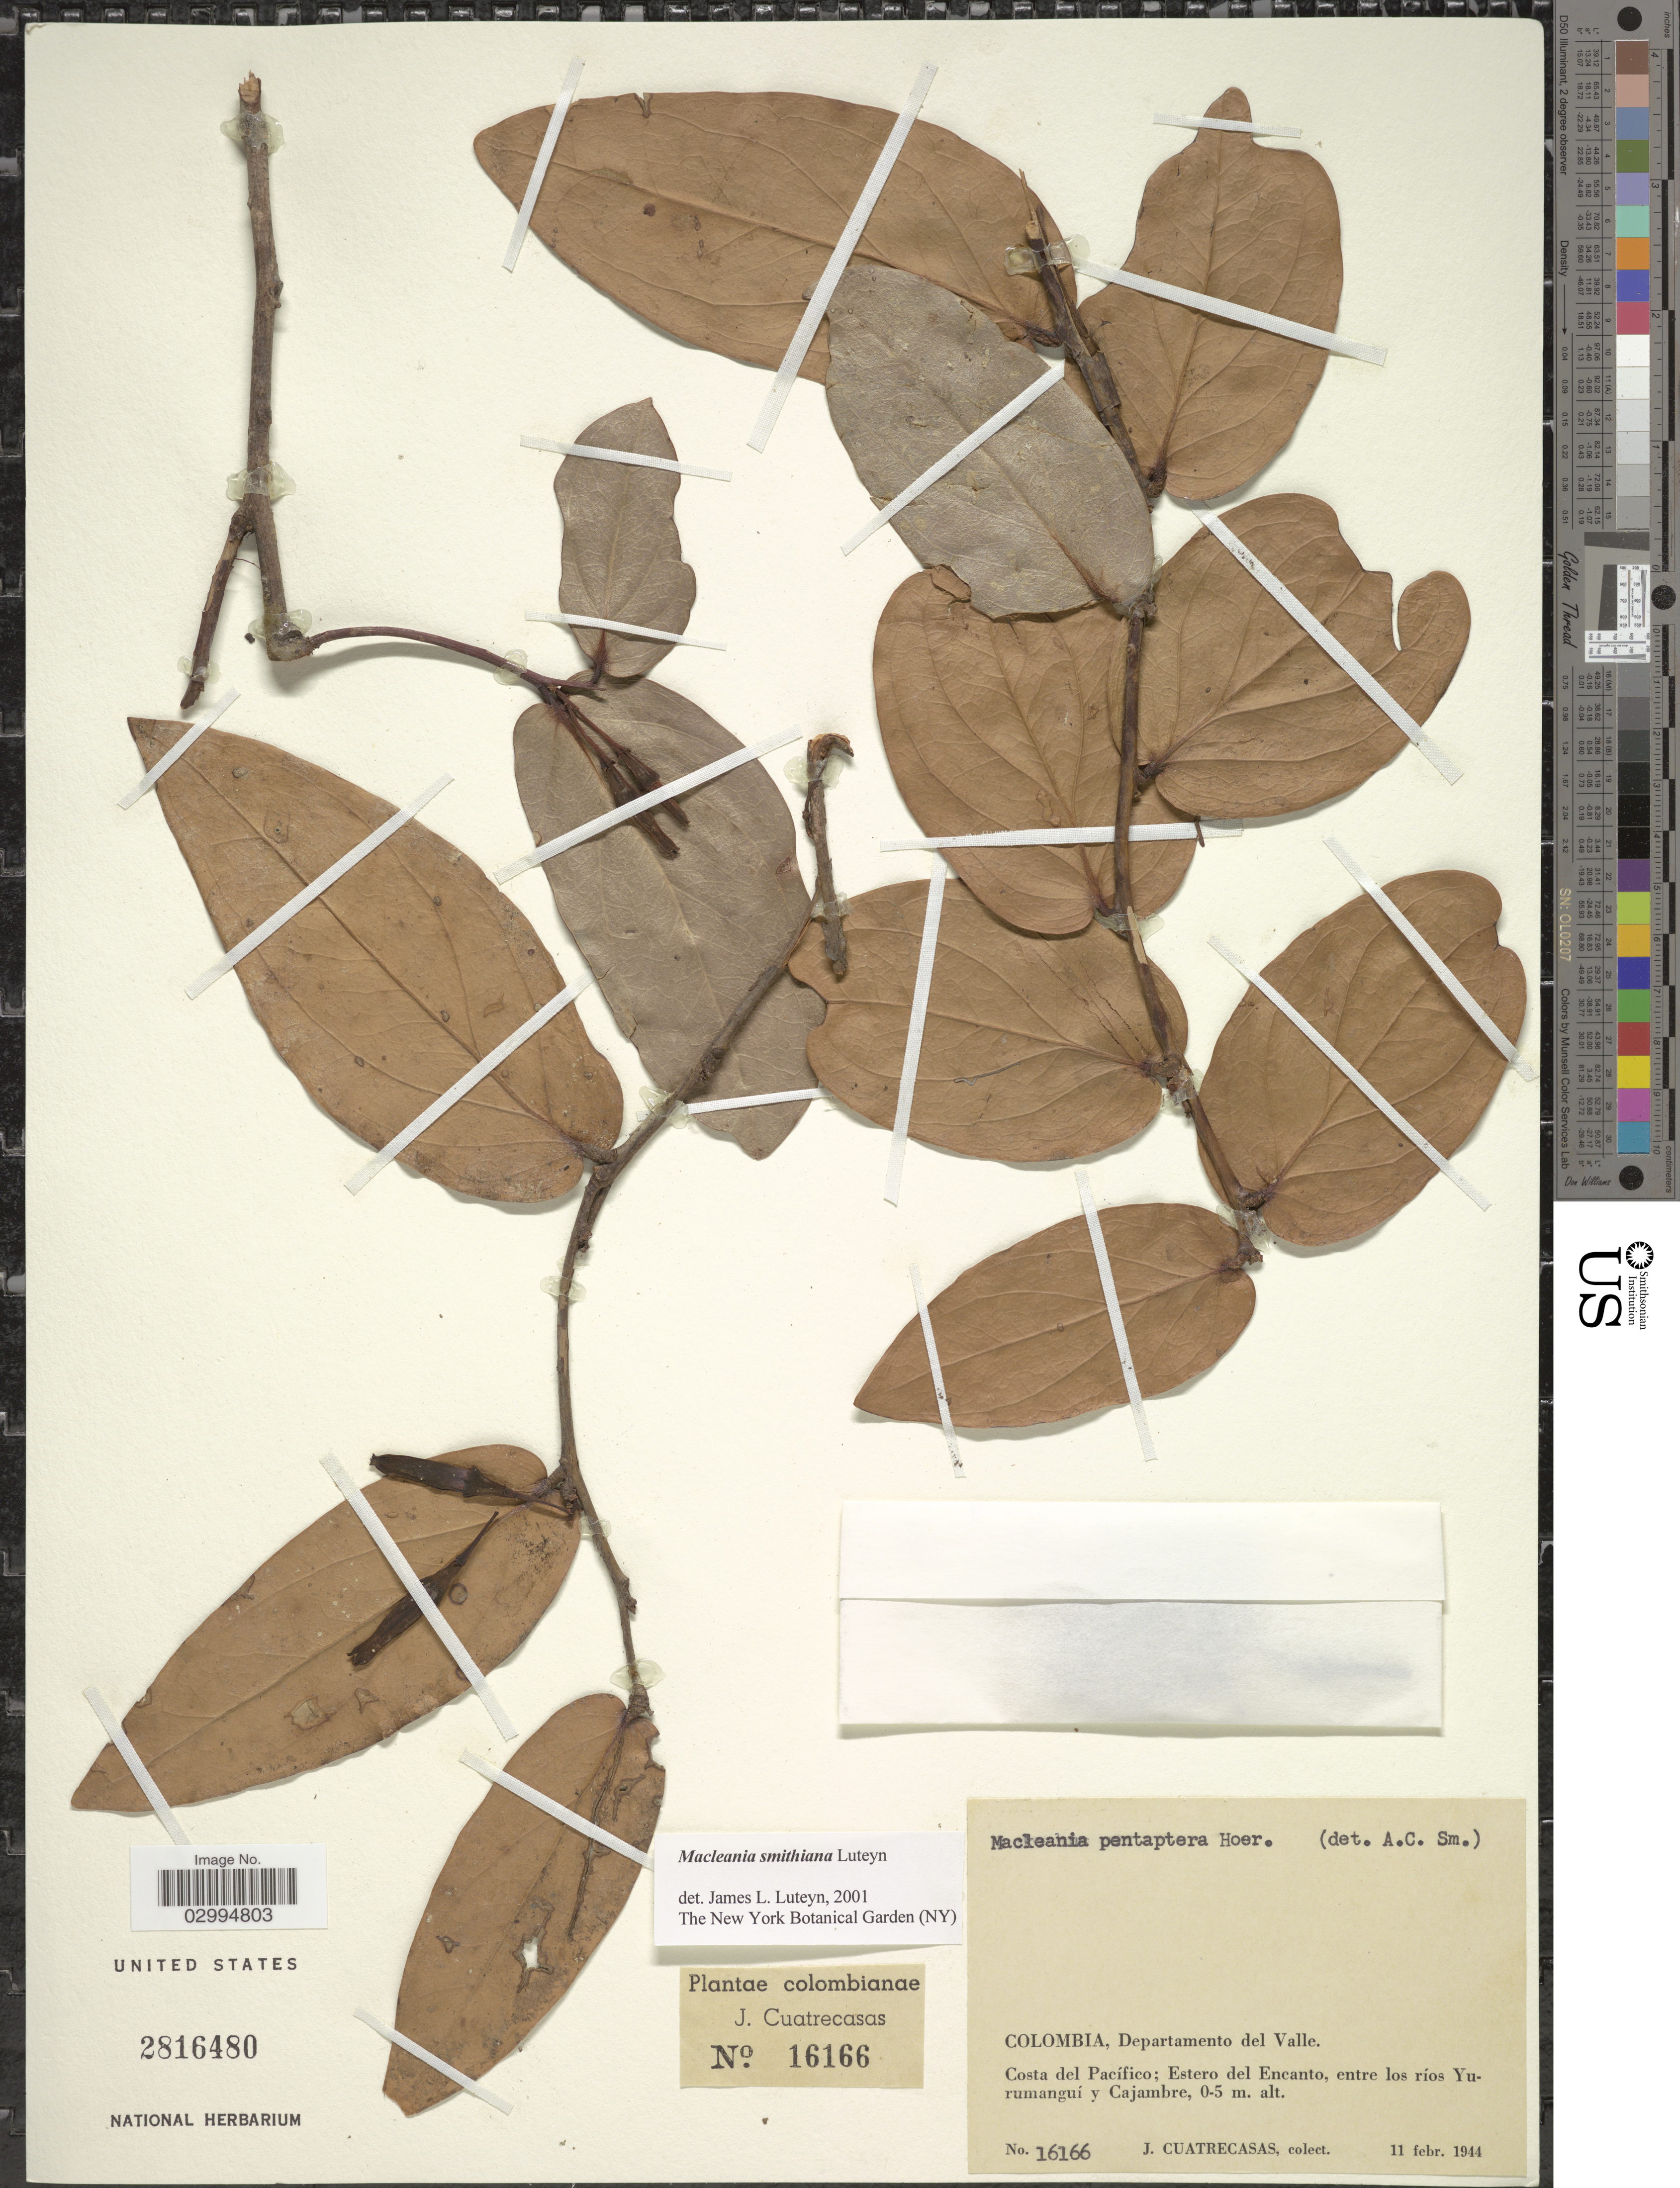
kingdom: Plantae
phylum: Tracheophyta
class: Magnoliopsida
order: Ericales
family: Ericaceae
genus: Macleania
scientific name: Macleania smithiana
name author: Luteyn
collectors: J. Cuatrecasas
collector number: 16166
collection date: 1944-02-11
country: Colombia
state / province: Valle del Cauca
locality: Departamento del Valle. Costa del Pacífico; Estero del Encanto, entre los ríos Yurumanguí y Cajambre.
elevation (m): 0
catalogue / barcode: US 2816480